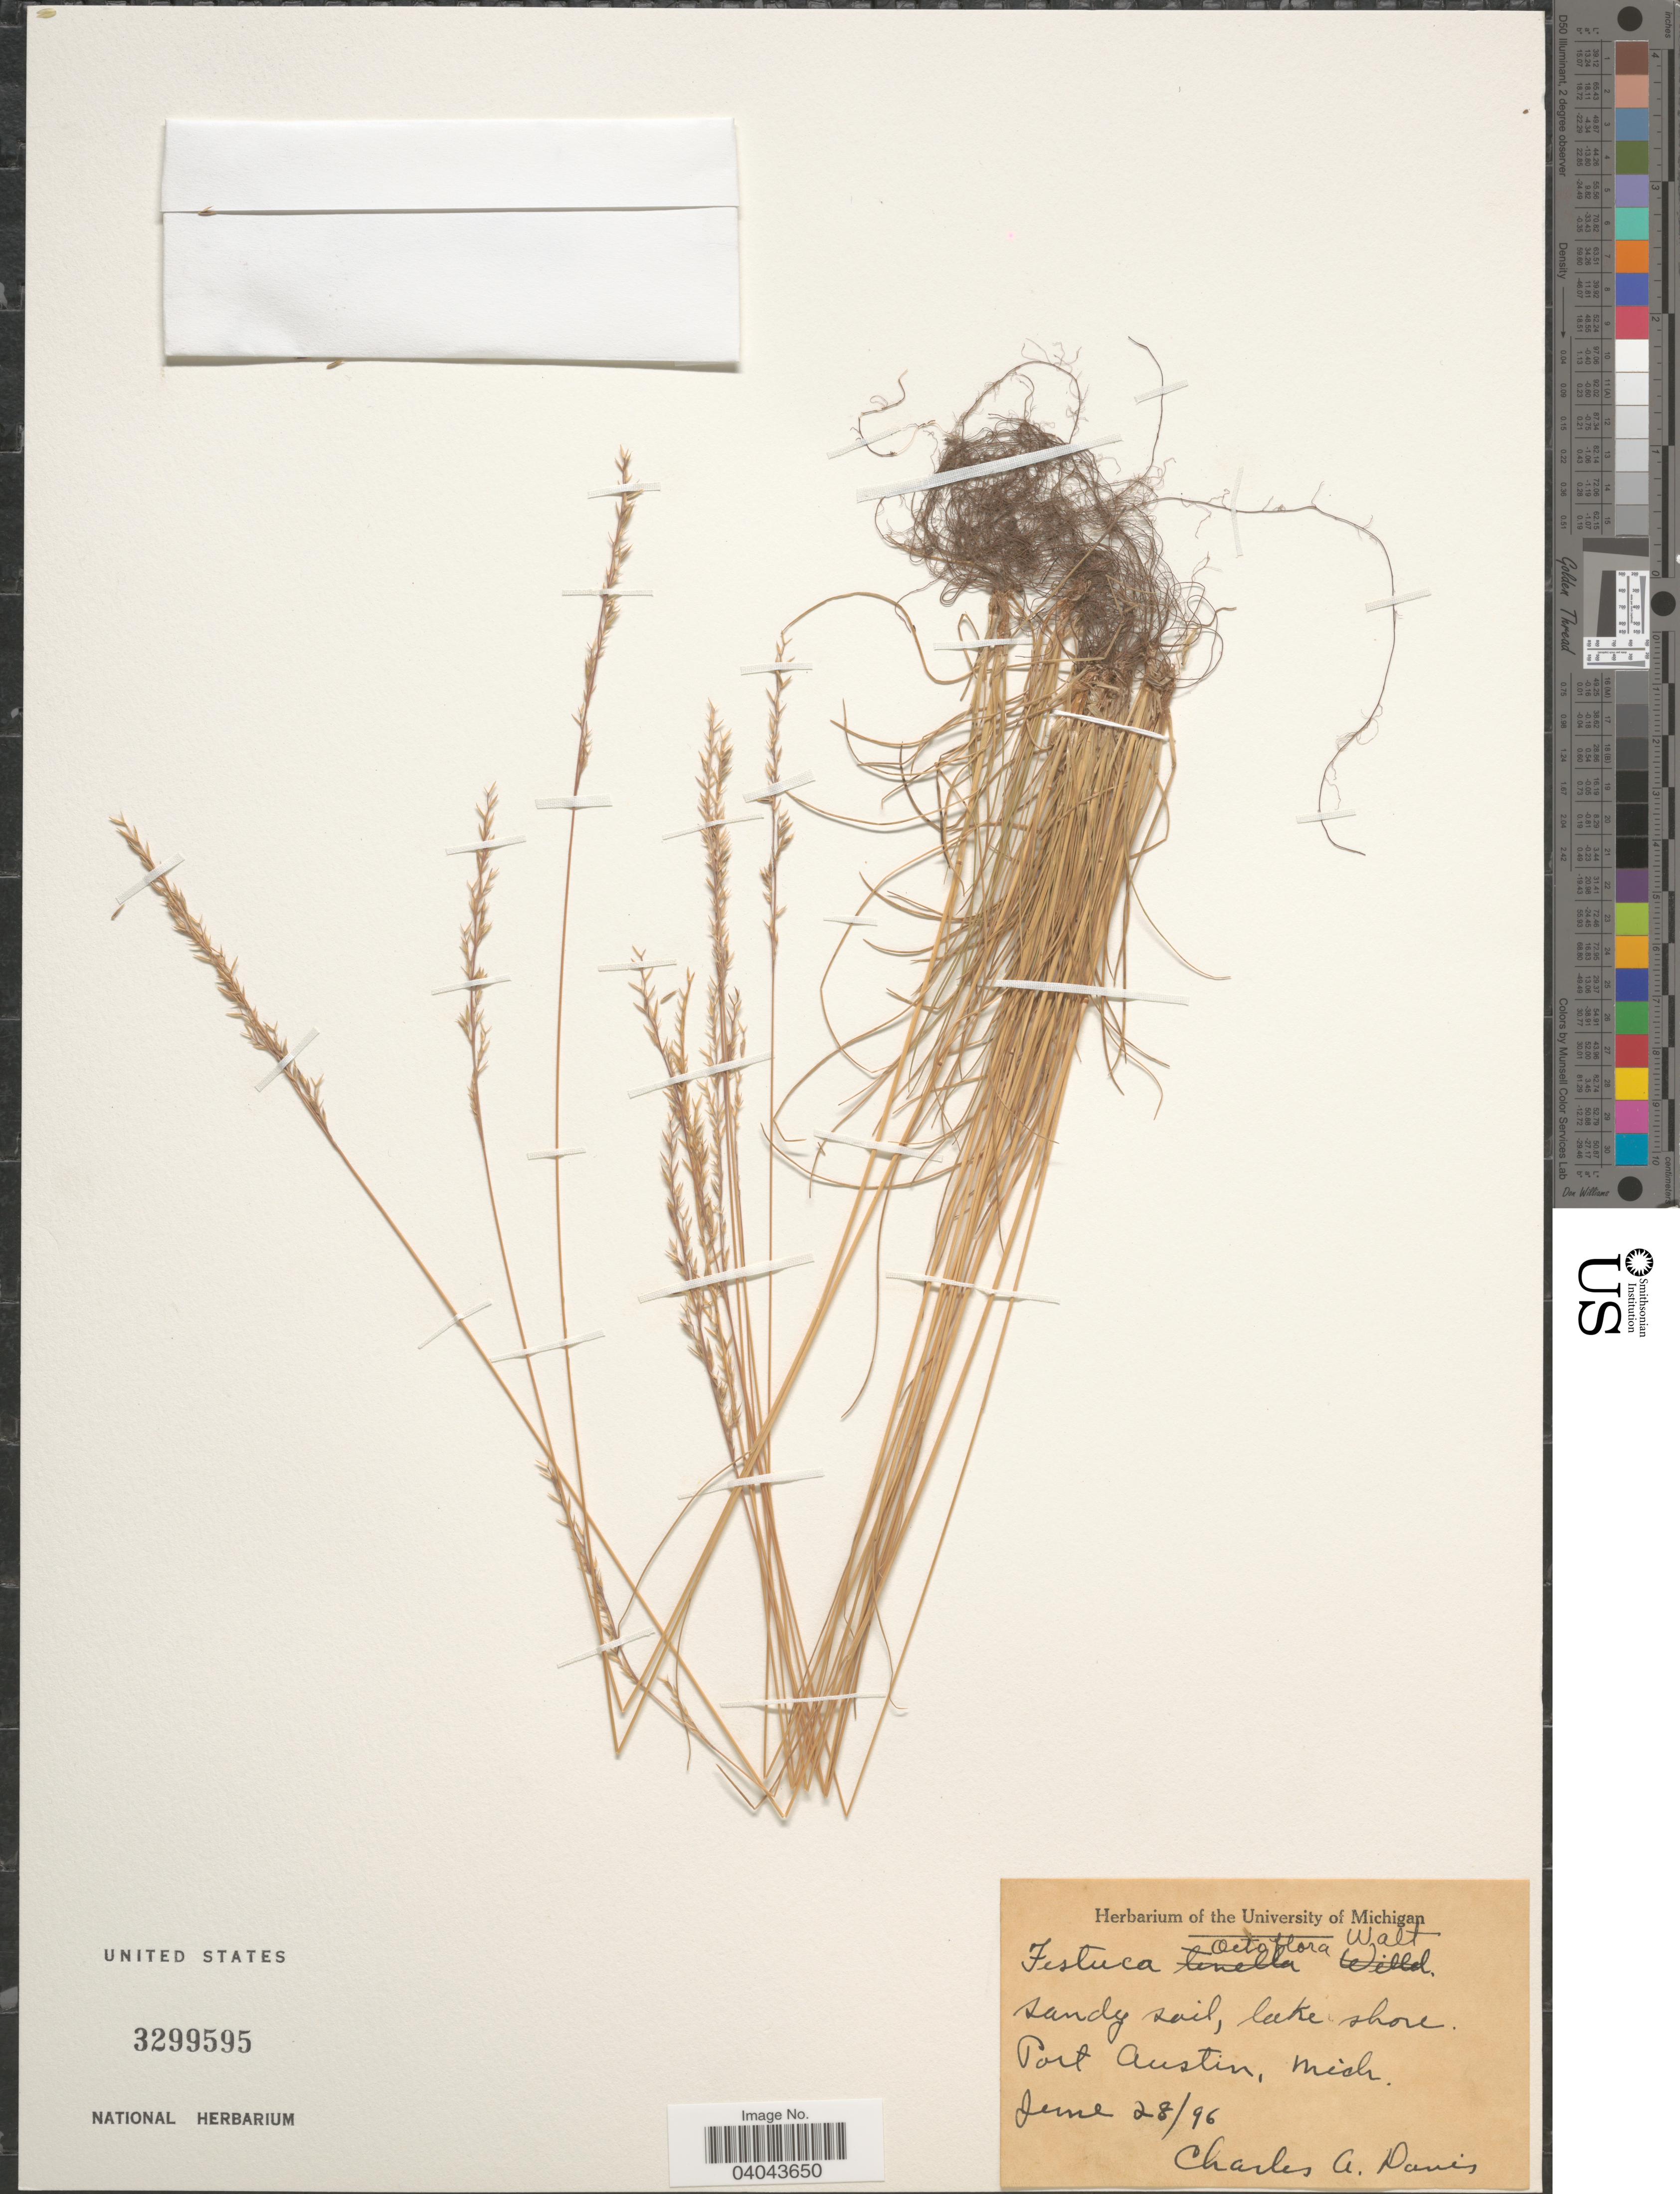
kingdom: Plantae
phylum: Tracheophyta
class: Liliopsida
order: Poales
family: Poaceae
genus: Festuca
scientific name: Festuca octoflora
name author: Walter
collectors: C. Davis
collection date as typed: Transcribed d/m/y: 28/6/96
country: United States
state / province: Michigan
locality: Lake shore, Port Austin.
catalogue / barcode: US 3299595